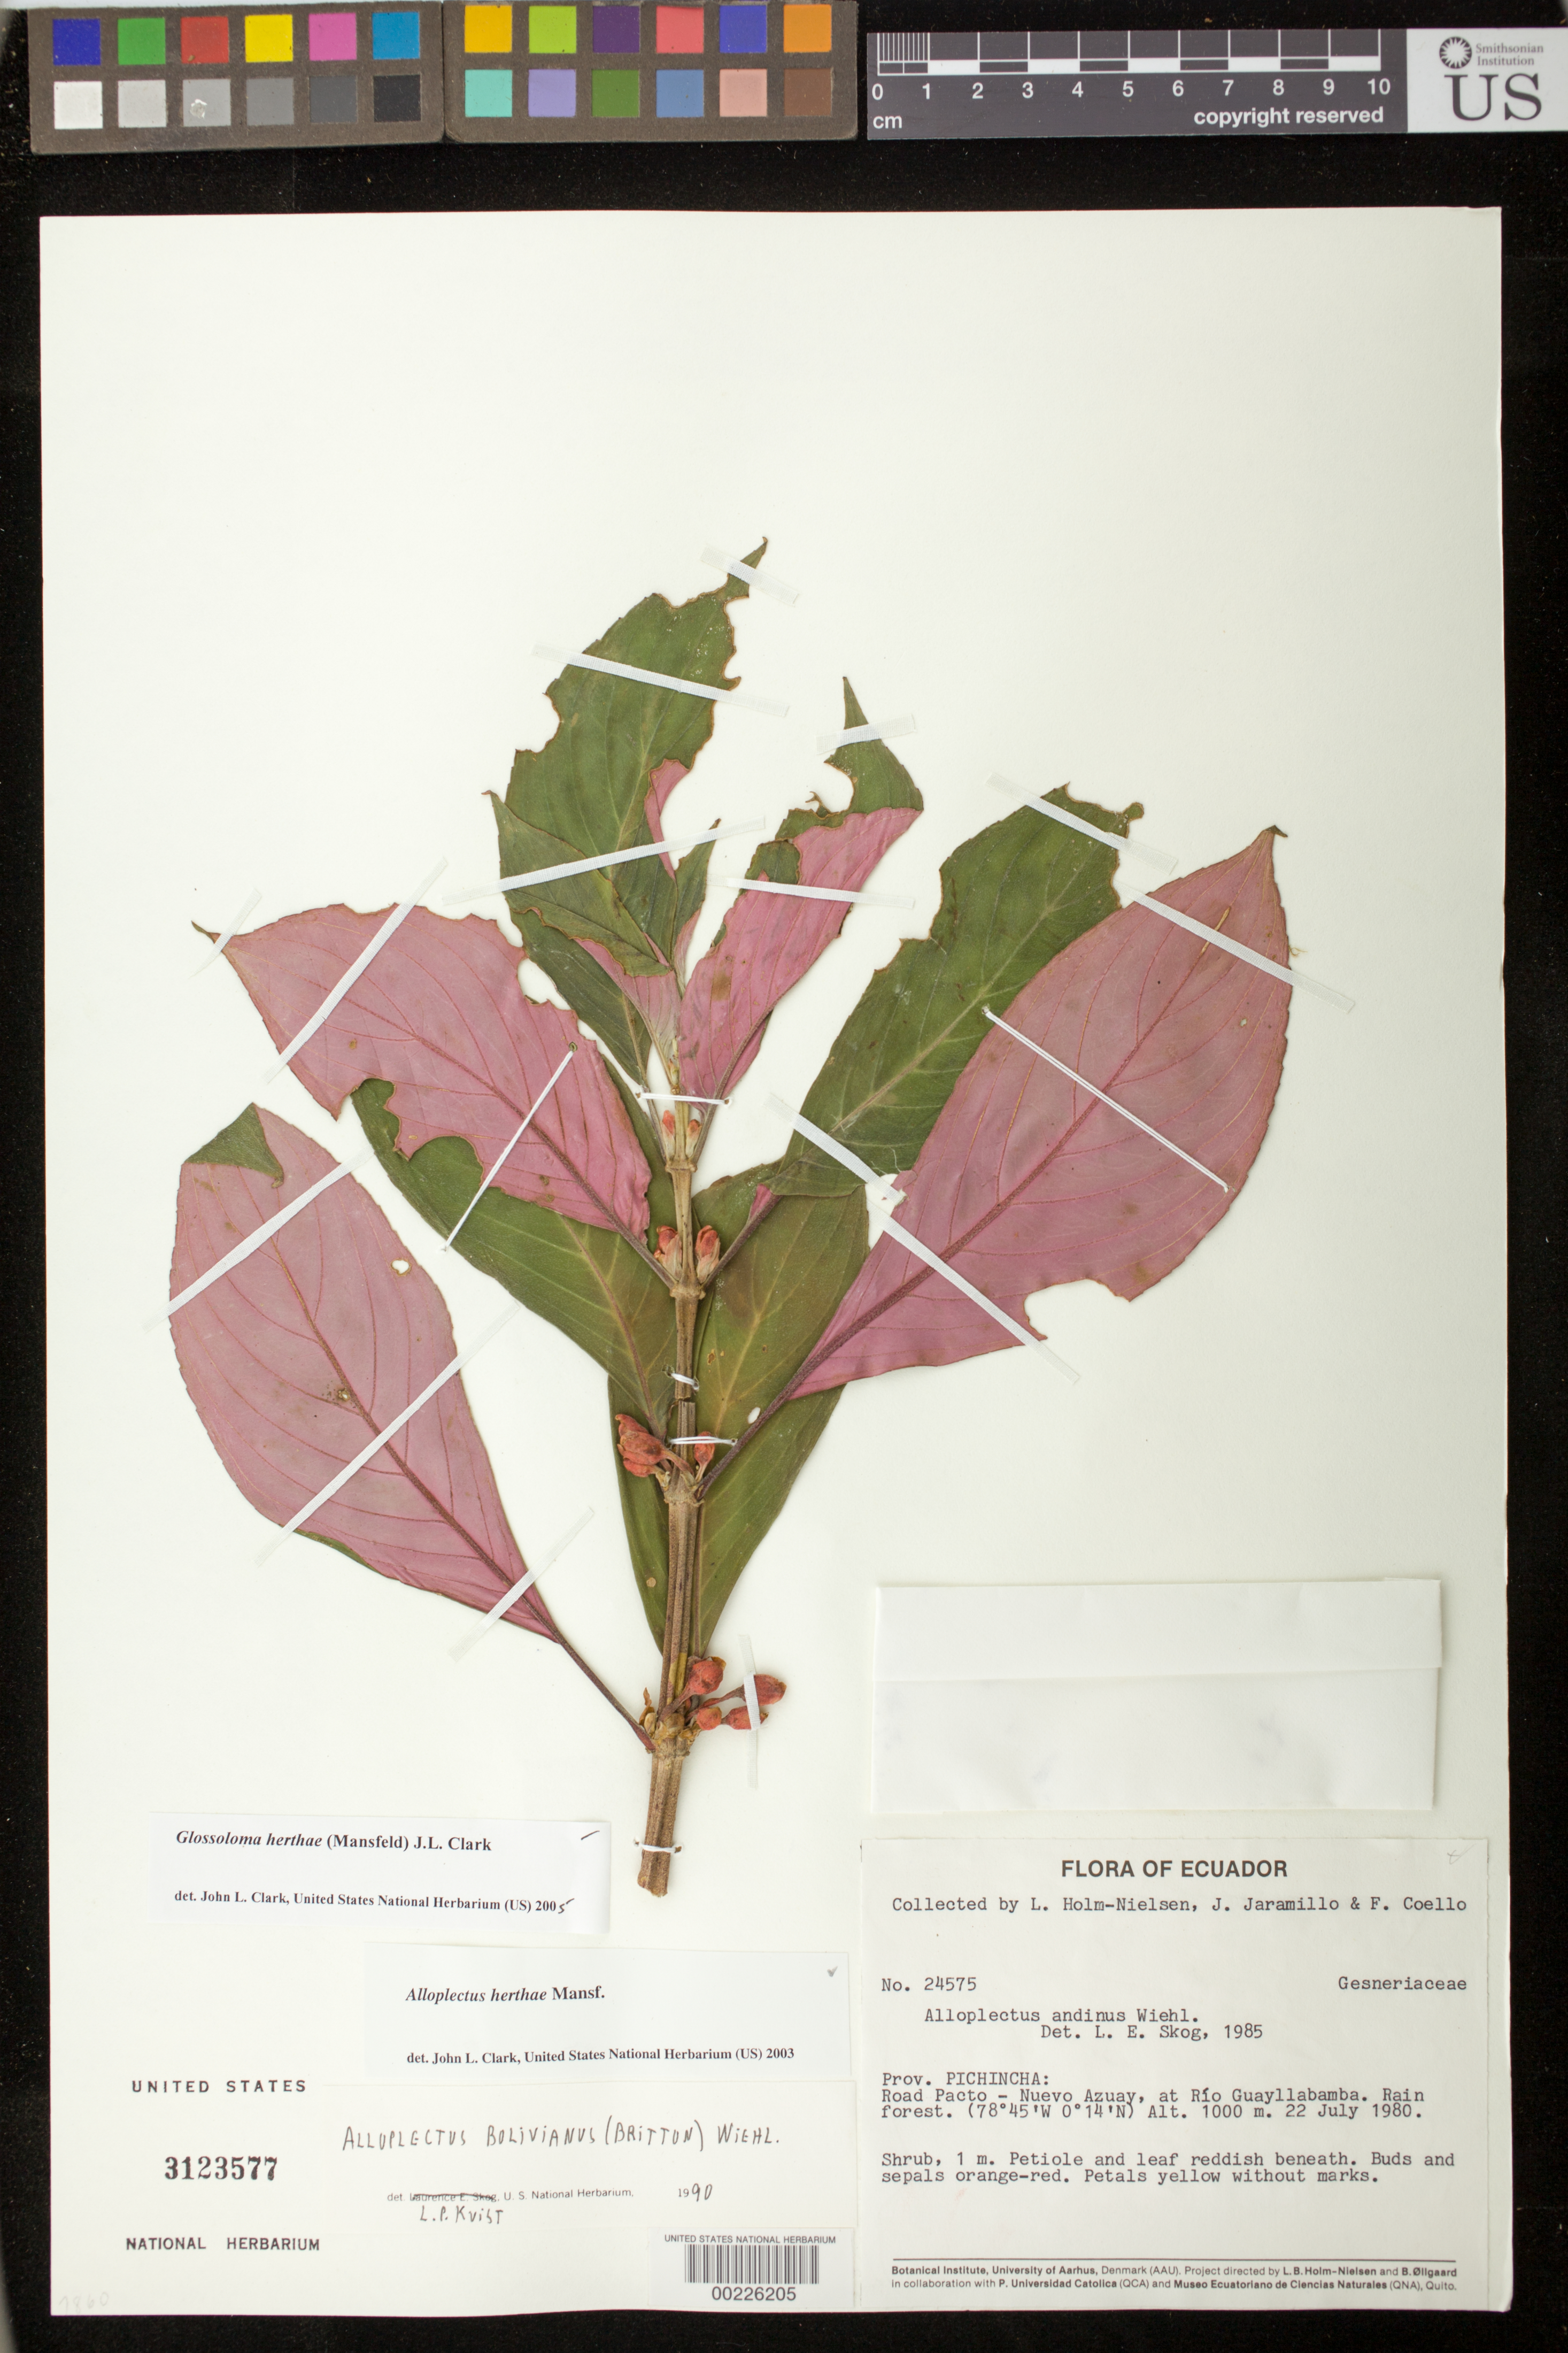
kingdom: Plantae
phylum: Tracheophyta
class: Magnoliopsida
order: Lamiales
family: Gesneriaceae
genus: Glossoloma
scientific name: Glossoloma herthae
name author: (Mansf.) J.L. Clark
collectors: L. B. Holm-Nielsen, J. L. Jaramillo & F. Coello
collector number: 24575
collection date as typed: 22 Jul 1980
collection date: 1980-07-22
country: Ecuador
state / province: Pichincha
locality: Road Pacto - Nuevo Azuay, at Rio Guayllabamba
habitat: Rain forest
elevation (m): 1000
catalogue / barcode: US 3123577